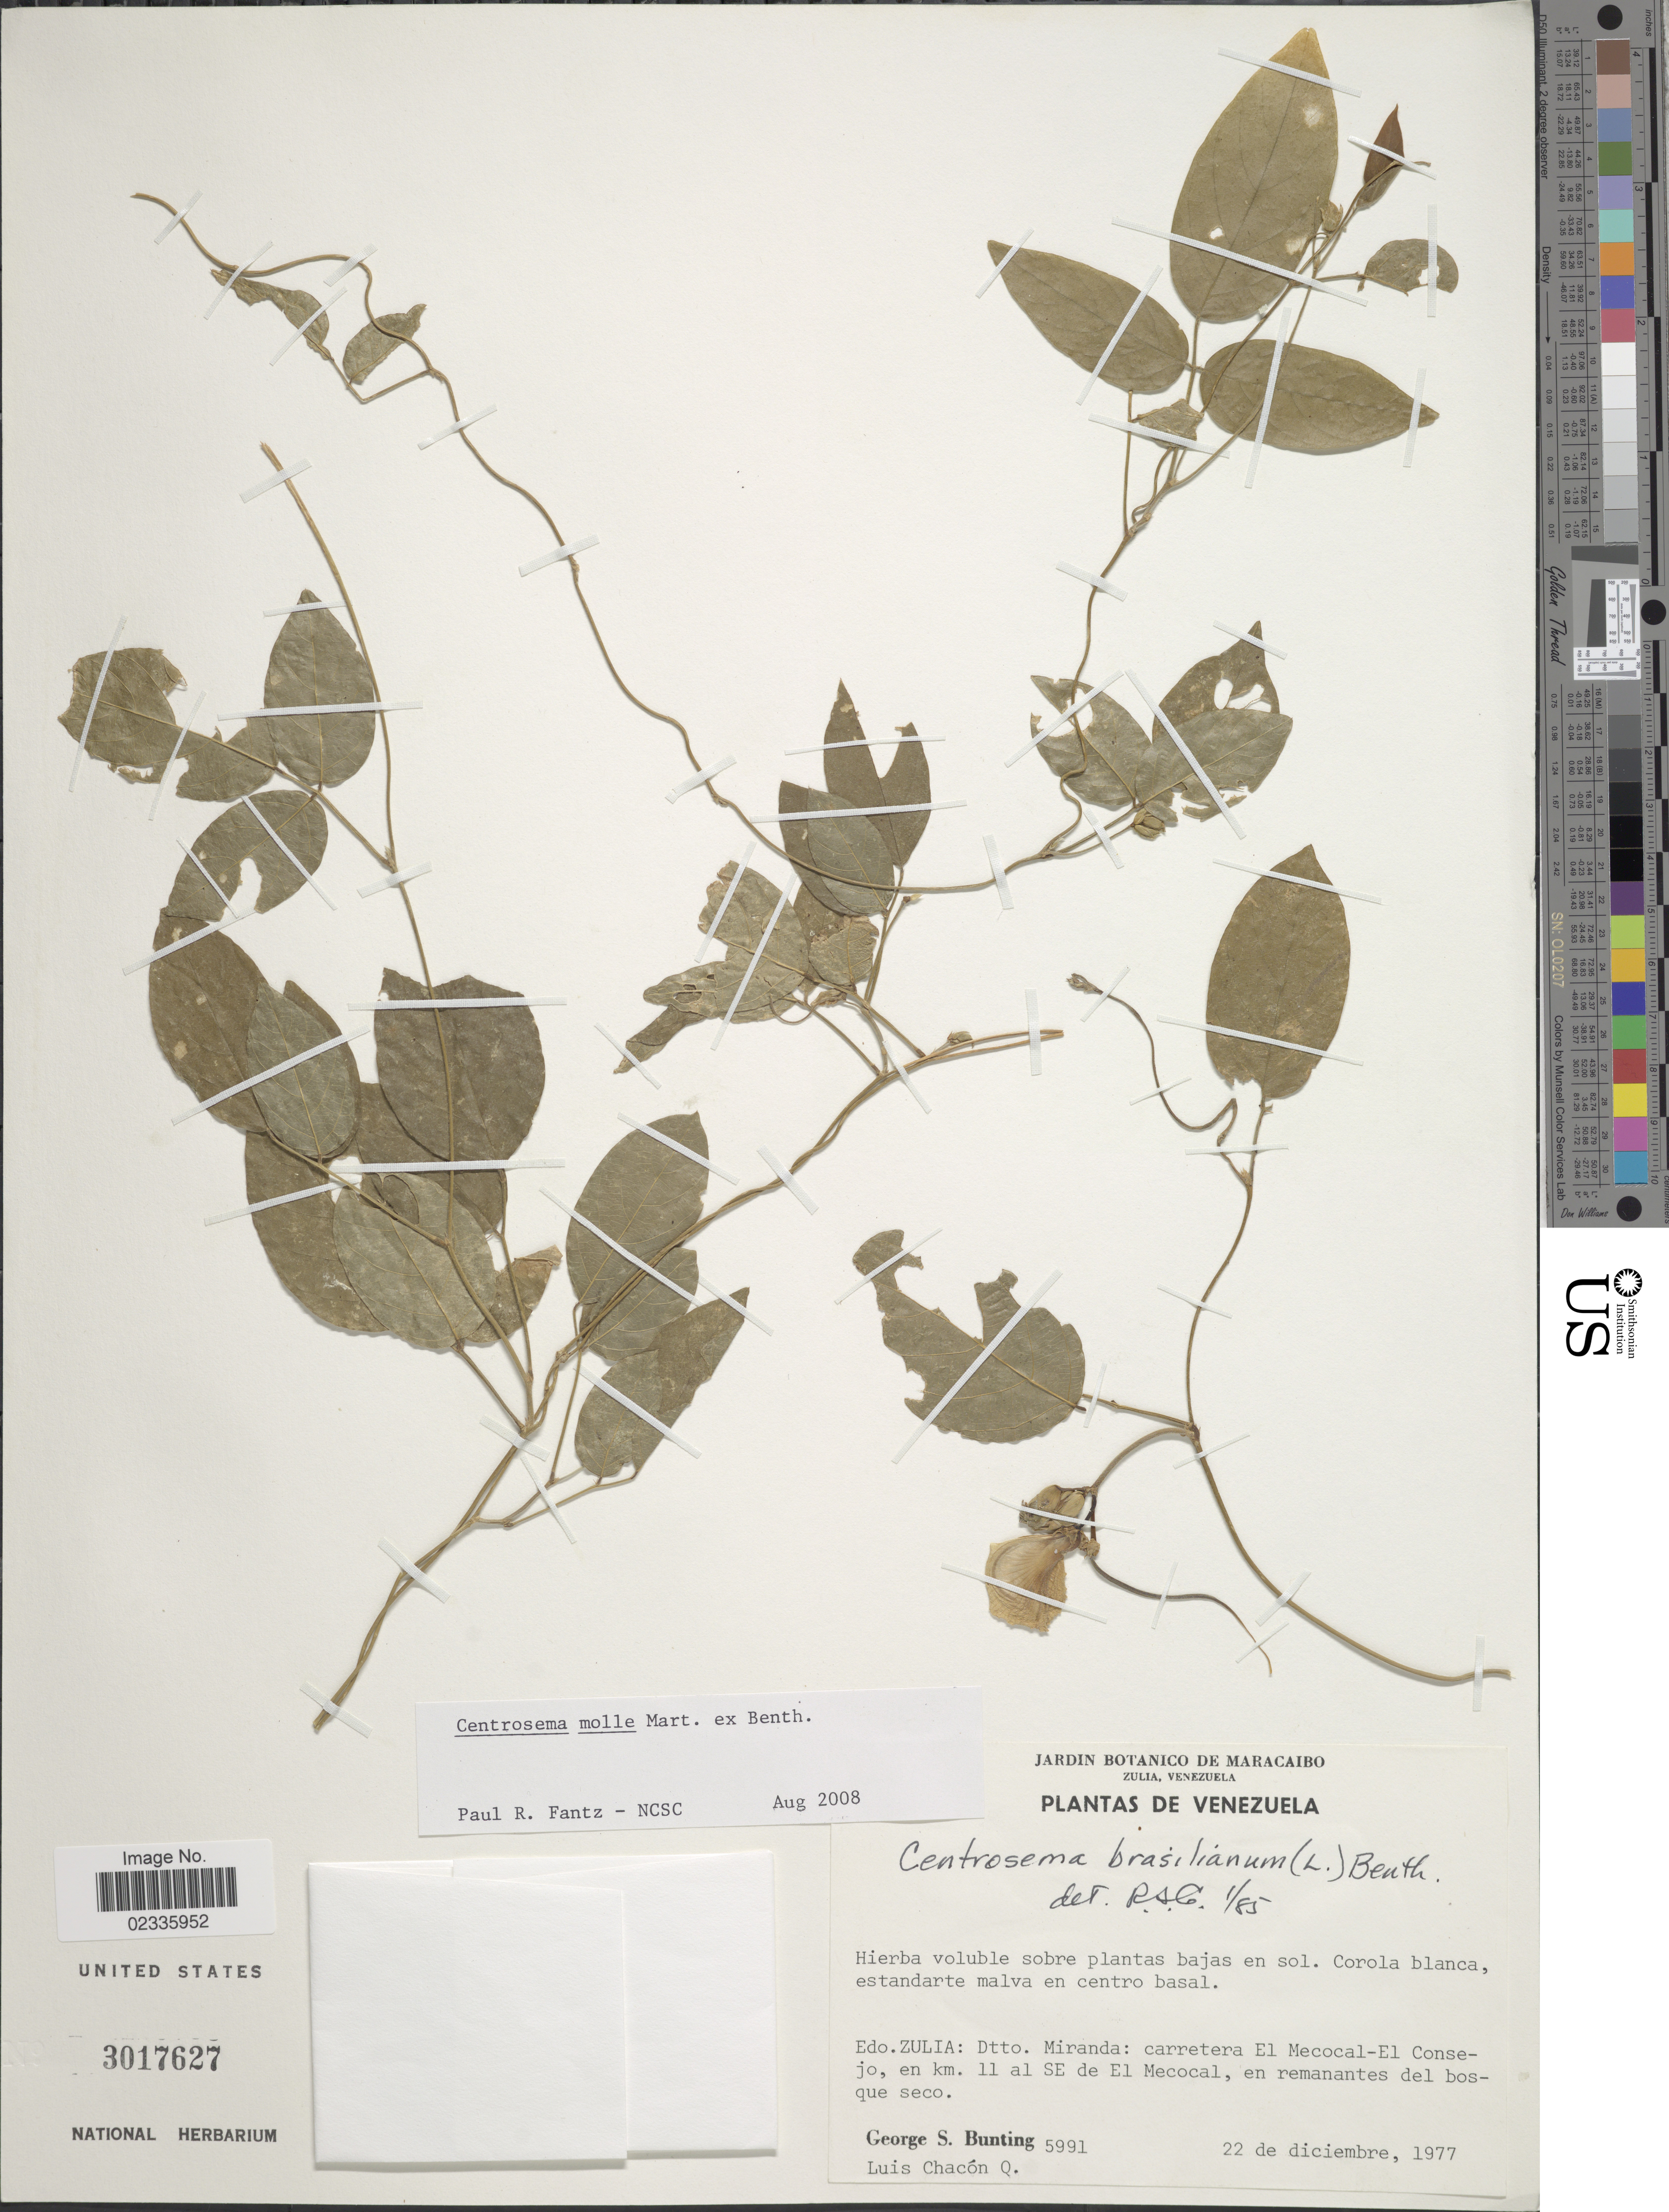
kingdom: Plantae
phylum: Tracheophyta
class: Magnoliopsida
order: Fabales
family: Fabaceae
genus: Centrosema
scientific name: Centrosema molle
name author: Mart. ex Benth.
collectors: G. S. Bunting & L. Chacon-Q.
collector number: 5991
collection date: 1977-12-22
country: Venezuela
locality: Edo. Zulia. Dtto. Miranda: carretera El Mecocal-El Consejo, en km. 11 al SE de El Mecocal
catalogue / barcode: US 3017627